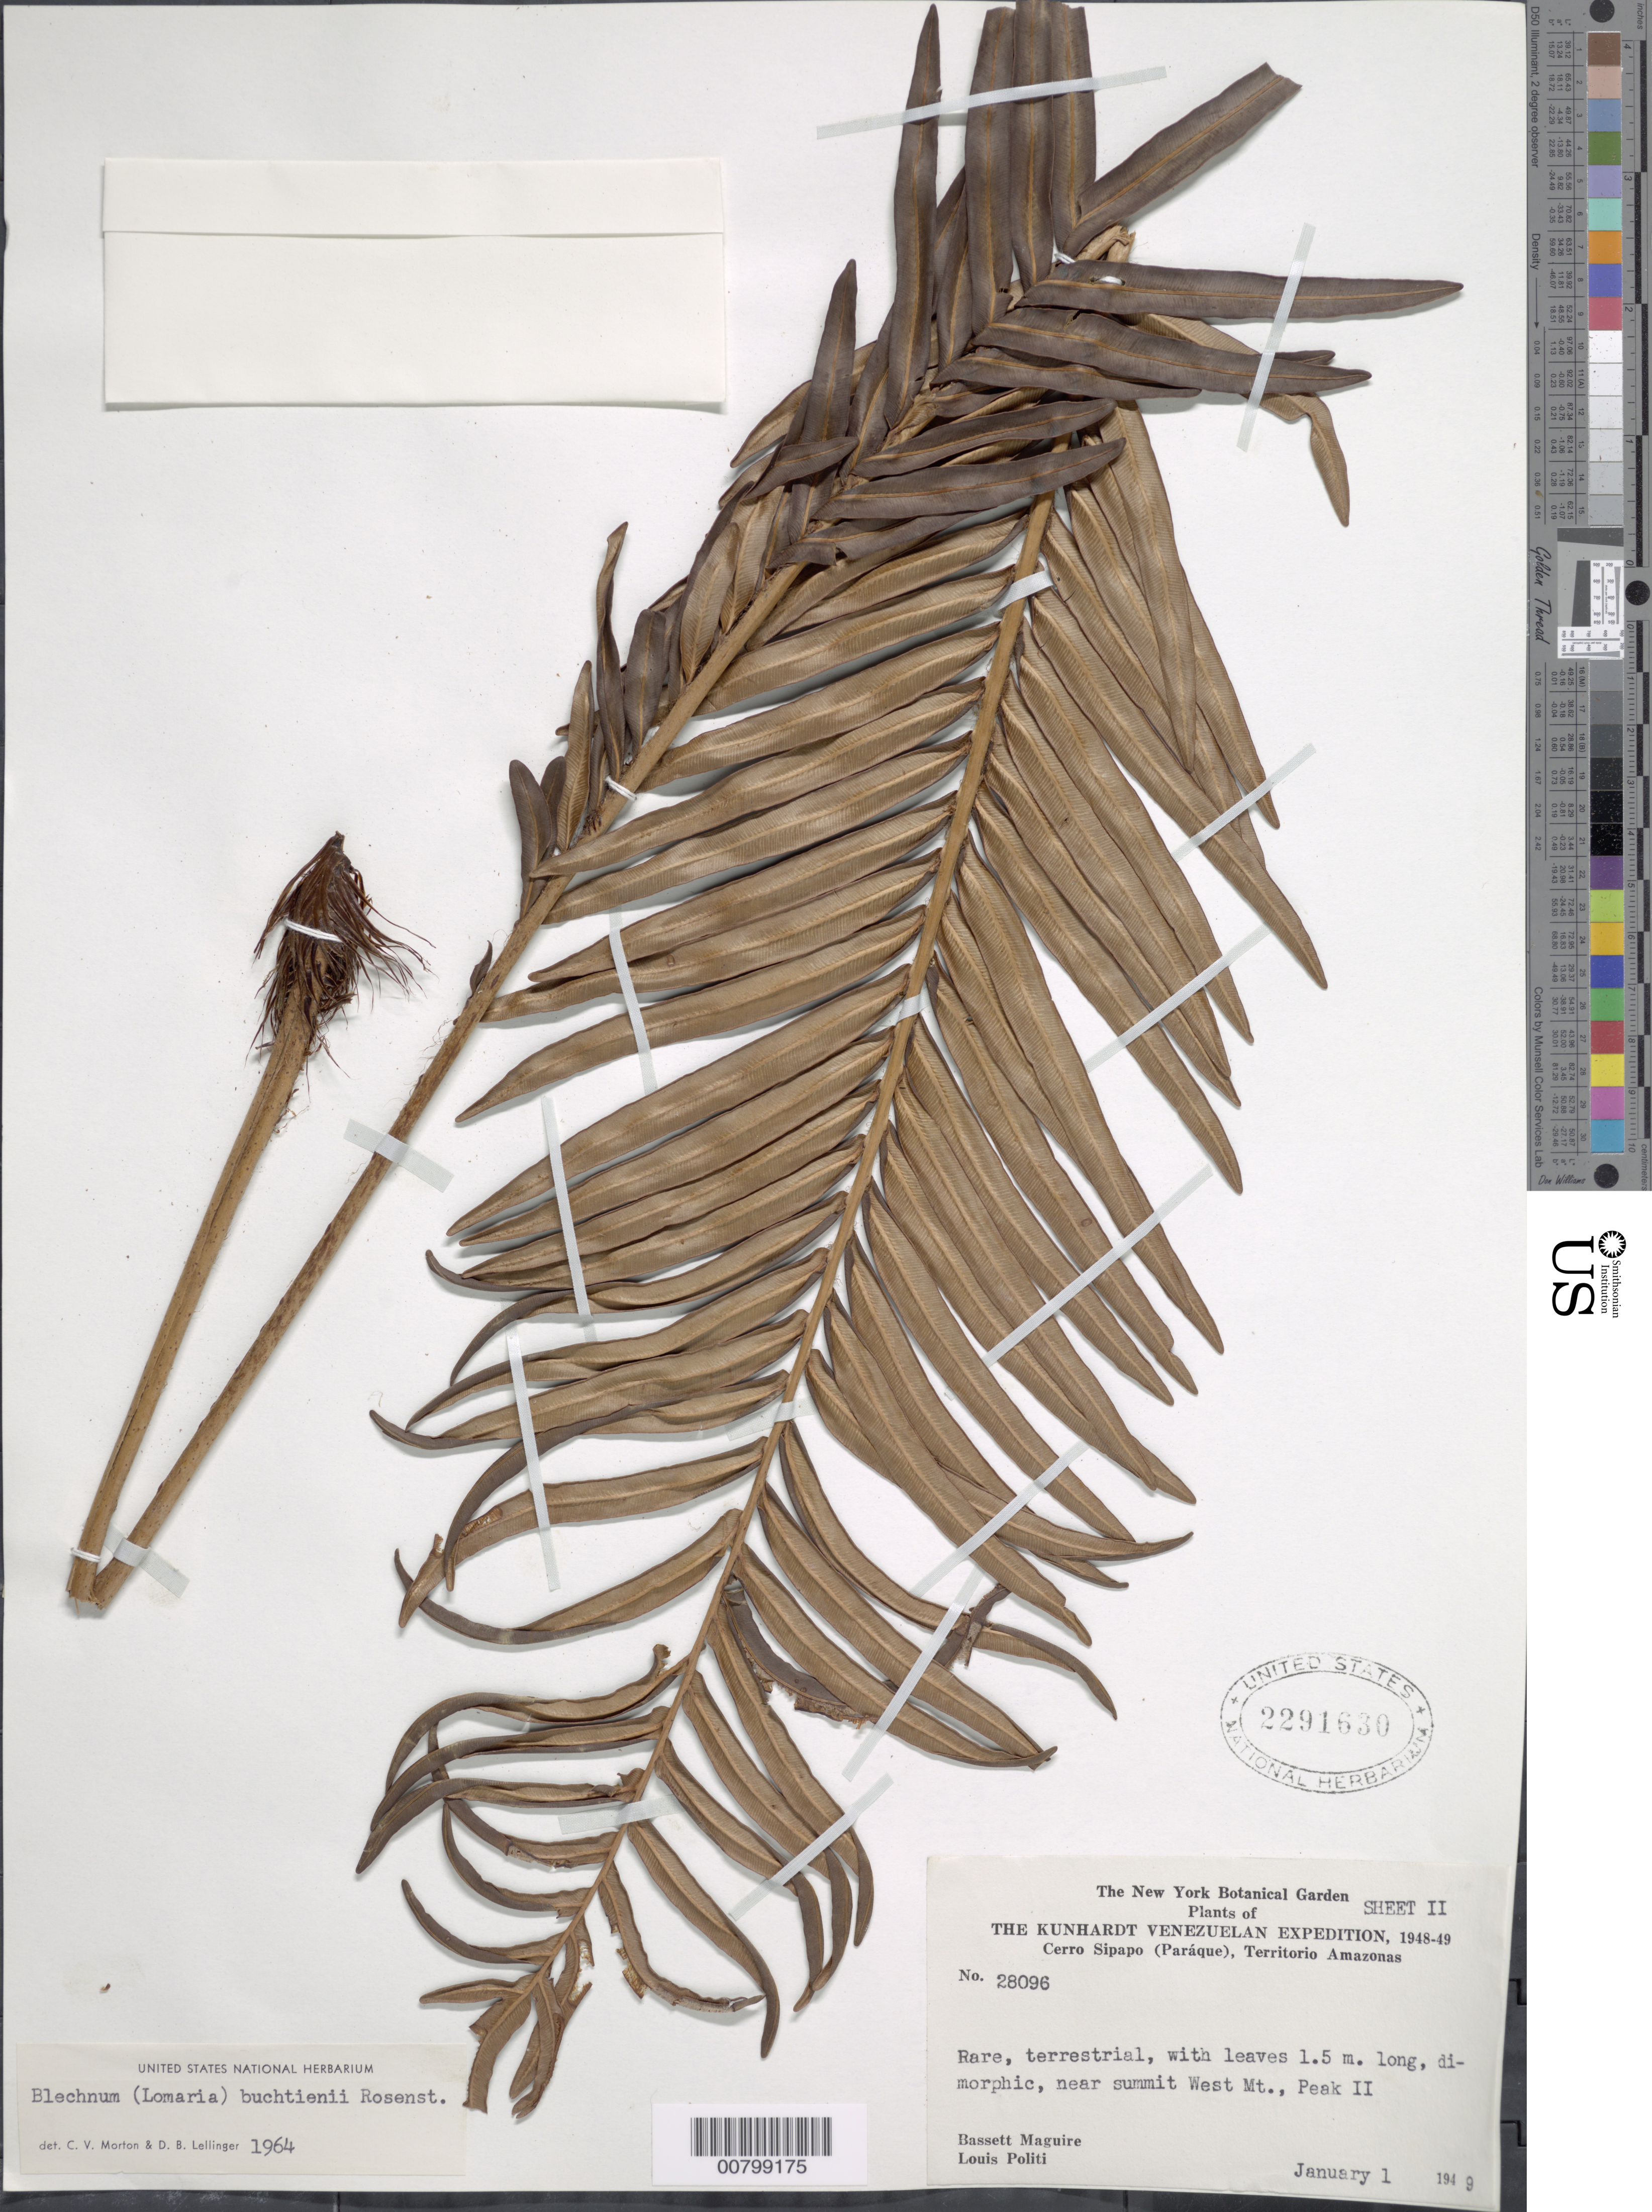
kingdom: Plantae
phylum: Tracheophyta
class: Polypodiopsida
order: Polypodiales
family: Blechnaceae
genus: Blechnum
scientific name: Blechnum auratum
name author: (Fée) R.M. Tryon & Stolze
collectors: B. Maguire & L. Politi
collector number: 28096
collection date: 1949-01-01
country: Peru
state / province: Amazonas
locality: Cerro Sipapo (Paráque), near summit West Mt., Peak II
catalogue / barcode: US 2291630